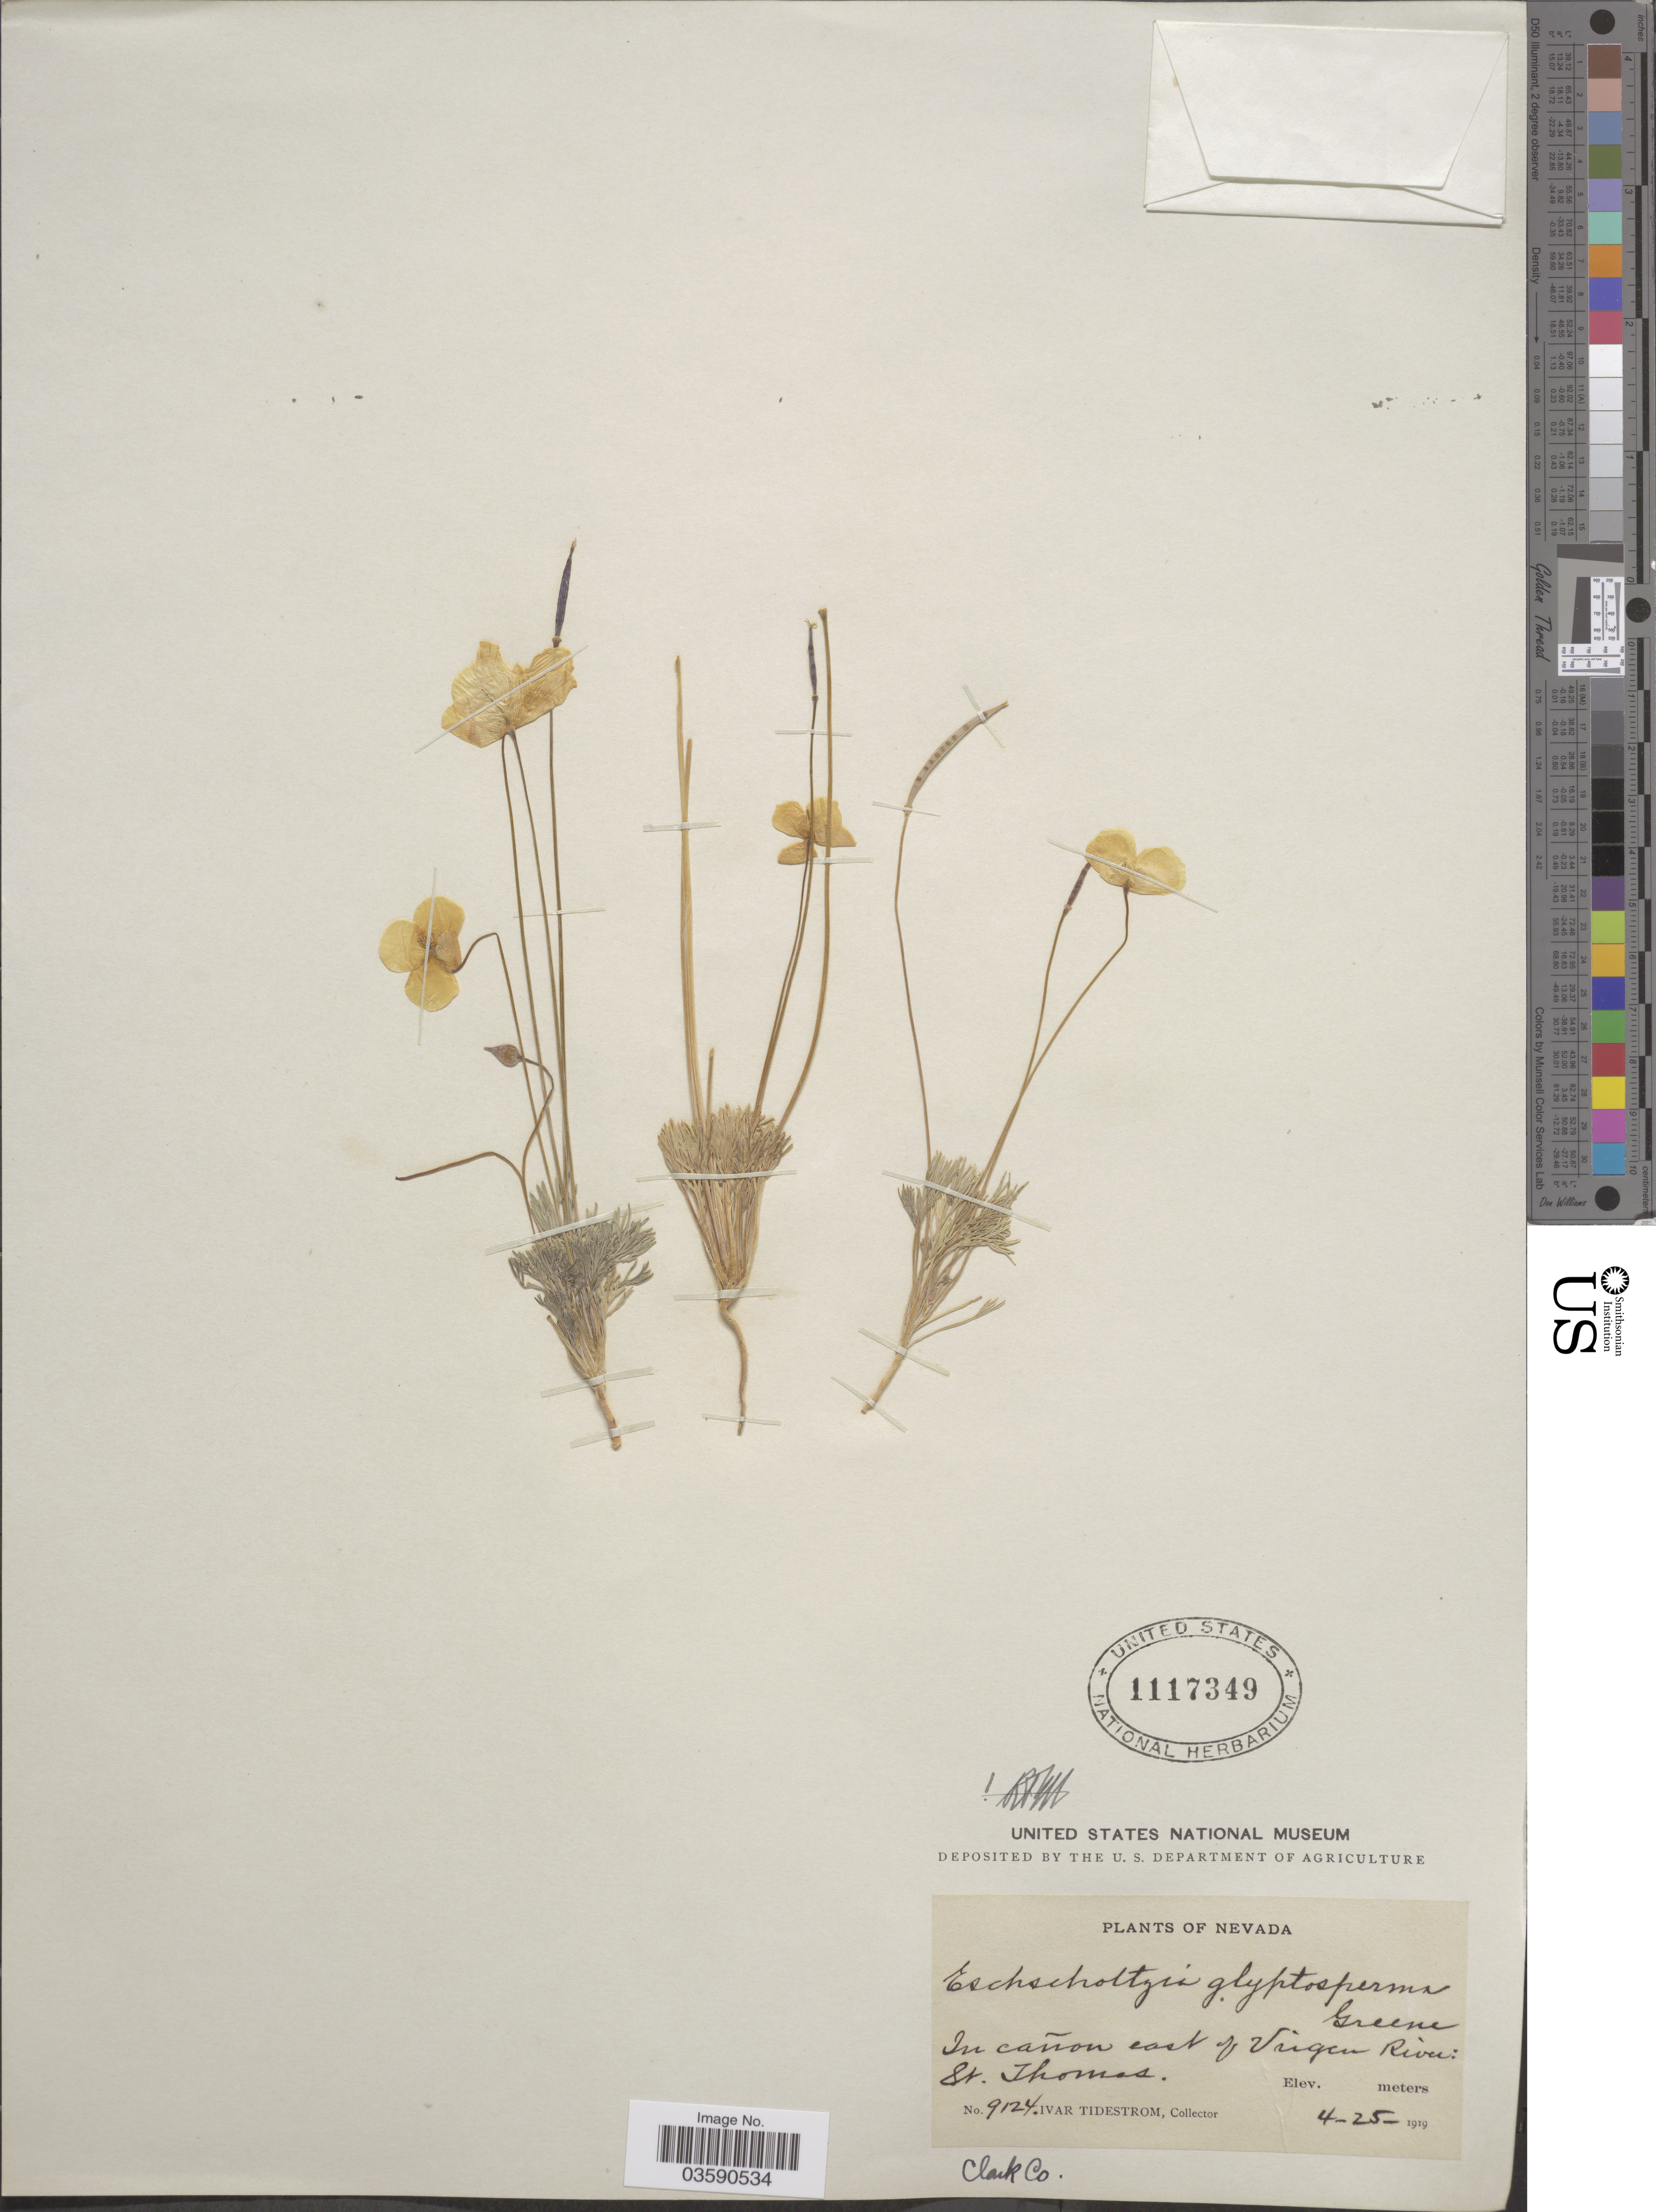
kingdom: Plantae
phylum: Tracheophyta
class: Magnoliopsida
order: Ranunculales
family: Papaveraceae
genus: Eschscholzia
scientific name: Eschscholzia glyptosperma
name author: Greene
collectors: I. F. Tidestrom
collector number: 9124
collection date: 1919-04-25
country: United States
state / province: Nevada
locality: In cañon east of Virgen River: St. Thomas. Clark Co.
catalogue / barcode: US 1117349